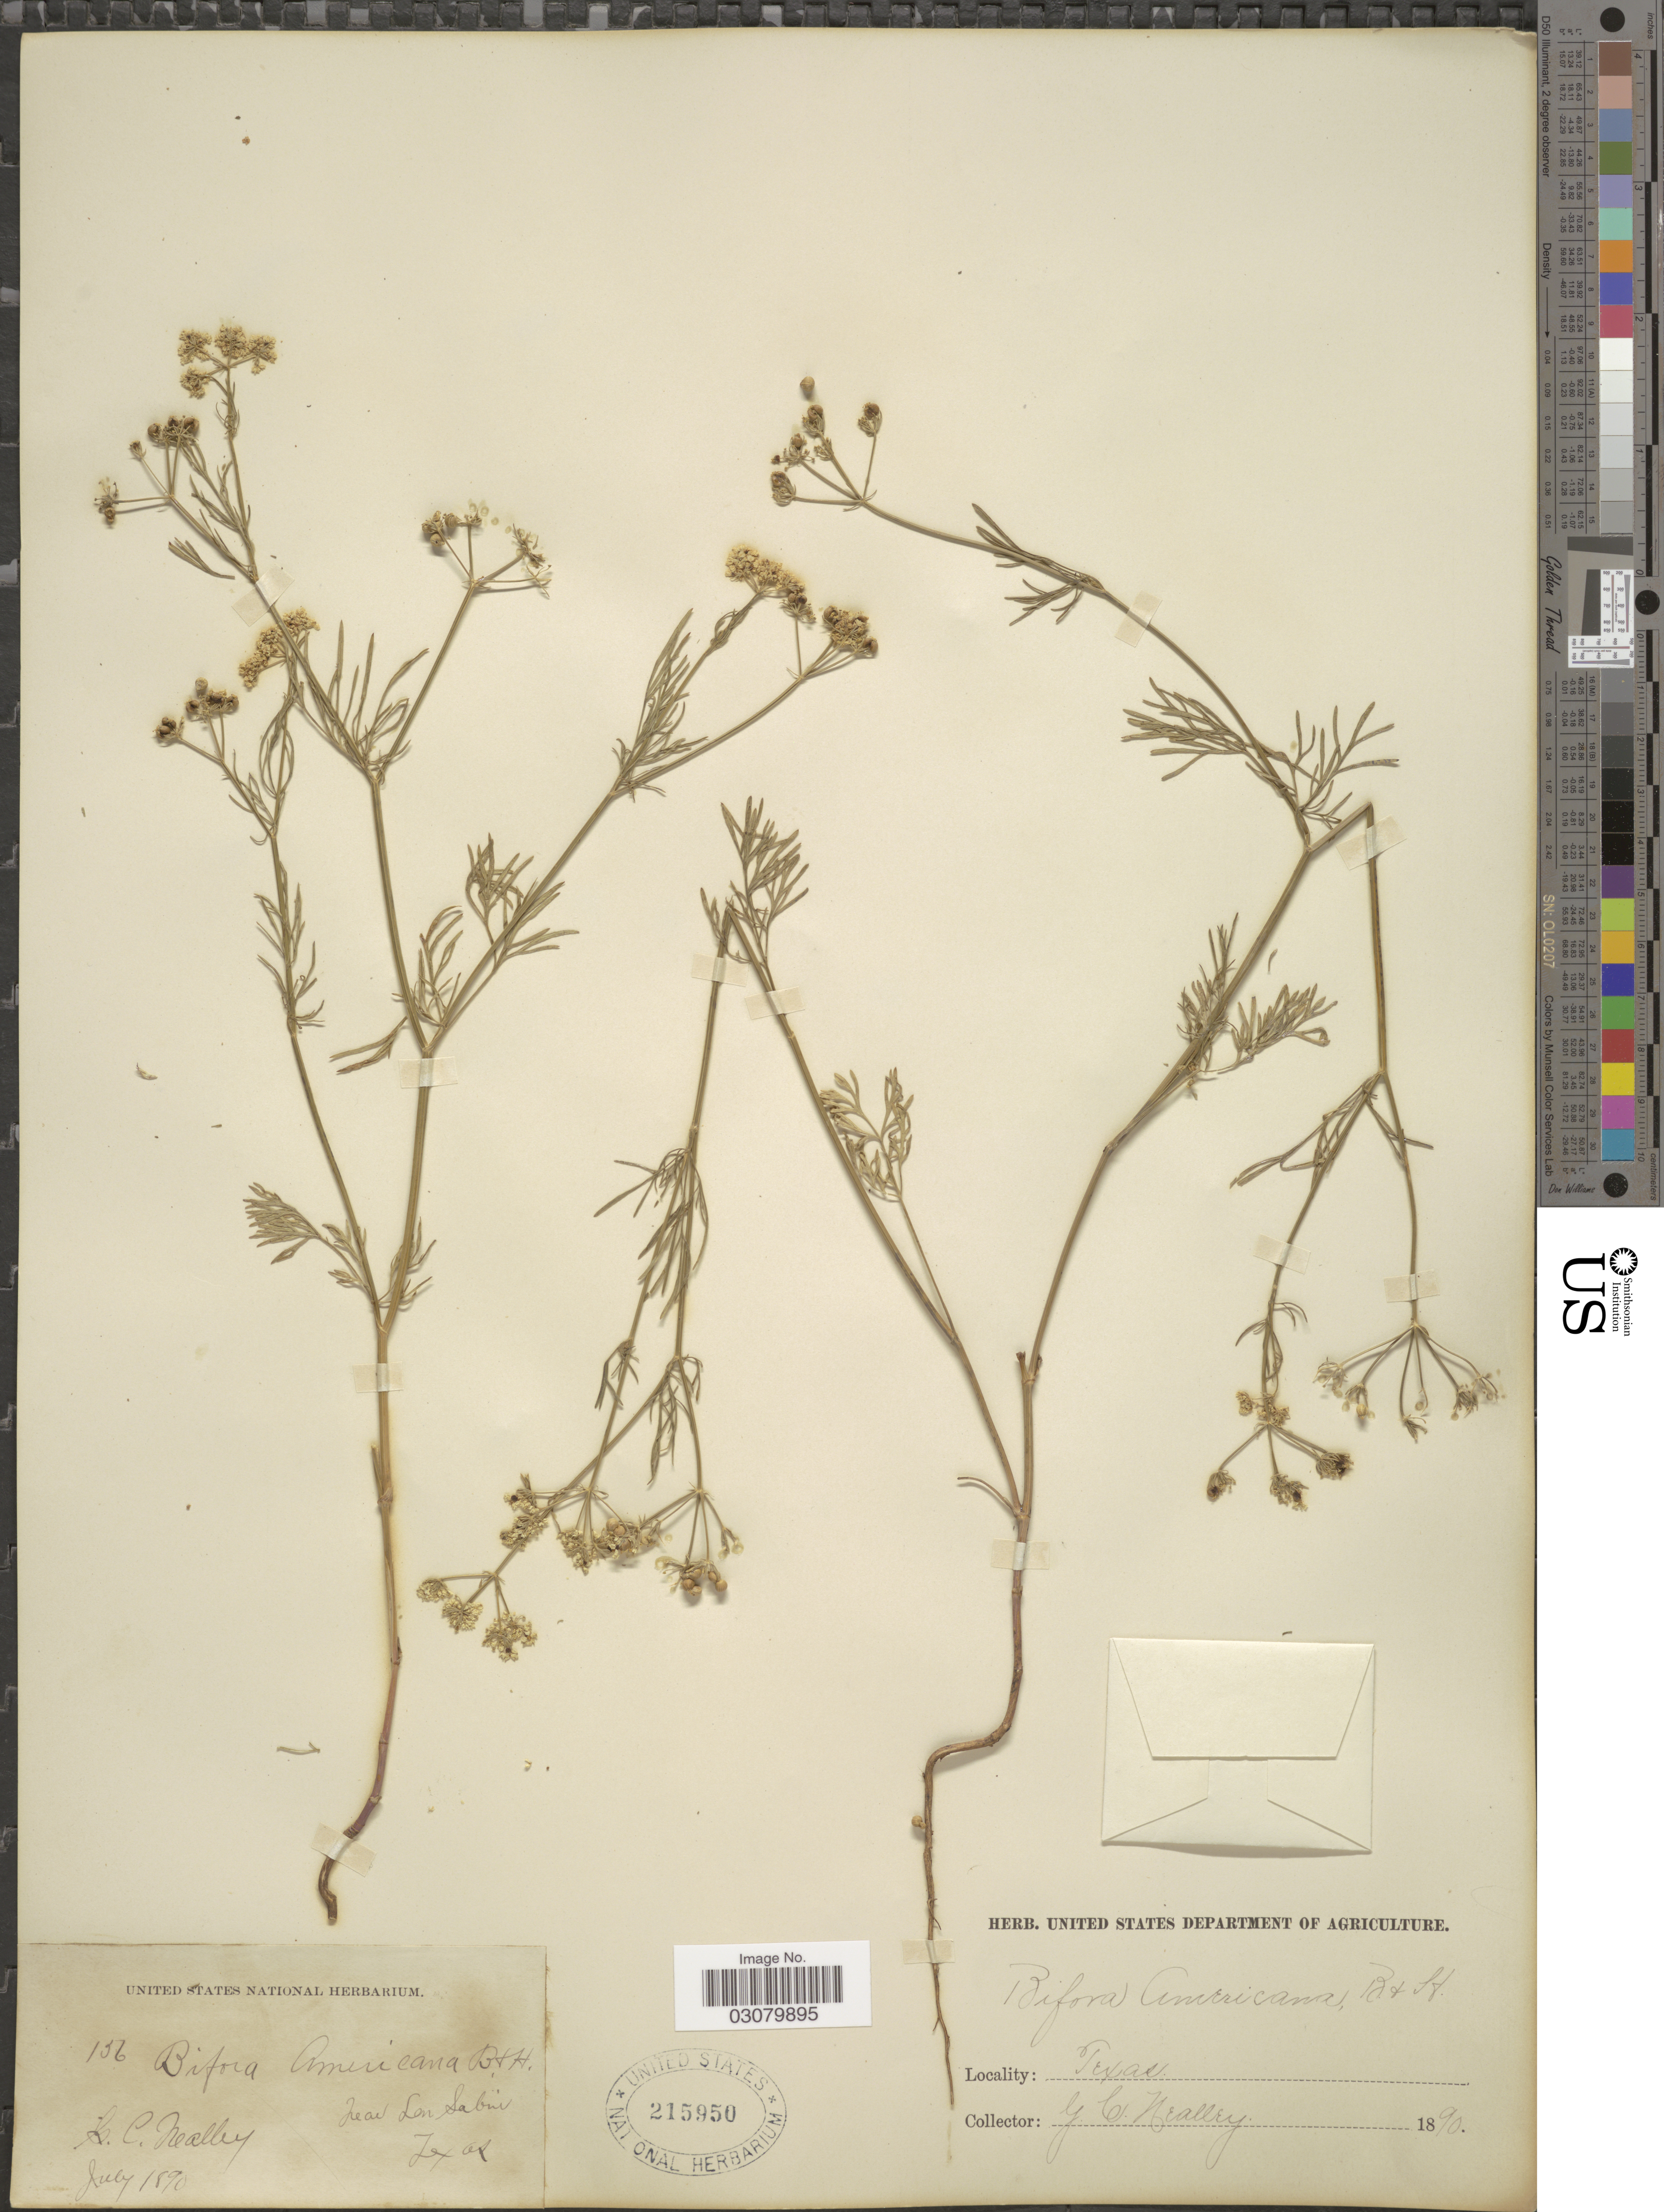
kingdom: Plantae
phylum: Tracheophyta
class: Magnoliopsida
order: Apiales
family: Apiaceae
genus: Bifora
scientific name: Bifora americana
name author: (DC.) Benth. & Hook. f. ex S. Watson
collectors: G. Neally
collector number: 156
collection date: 1890-07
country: United States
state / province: Texas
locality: Near San Saba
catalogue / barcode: US 215950